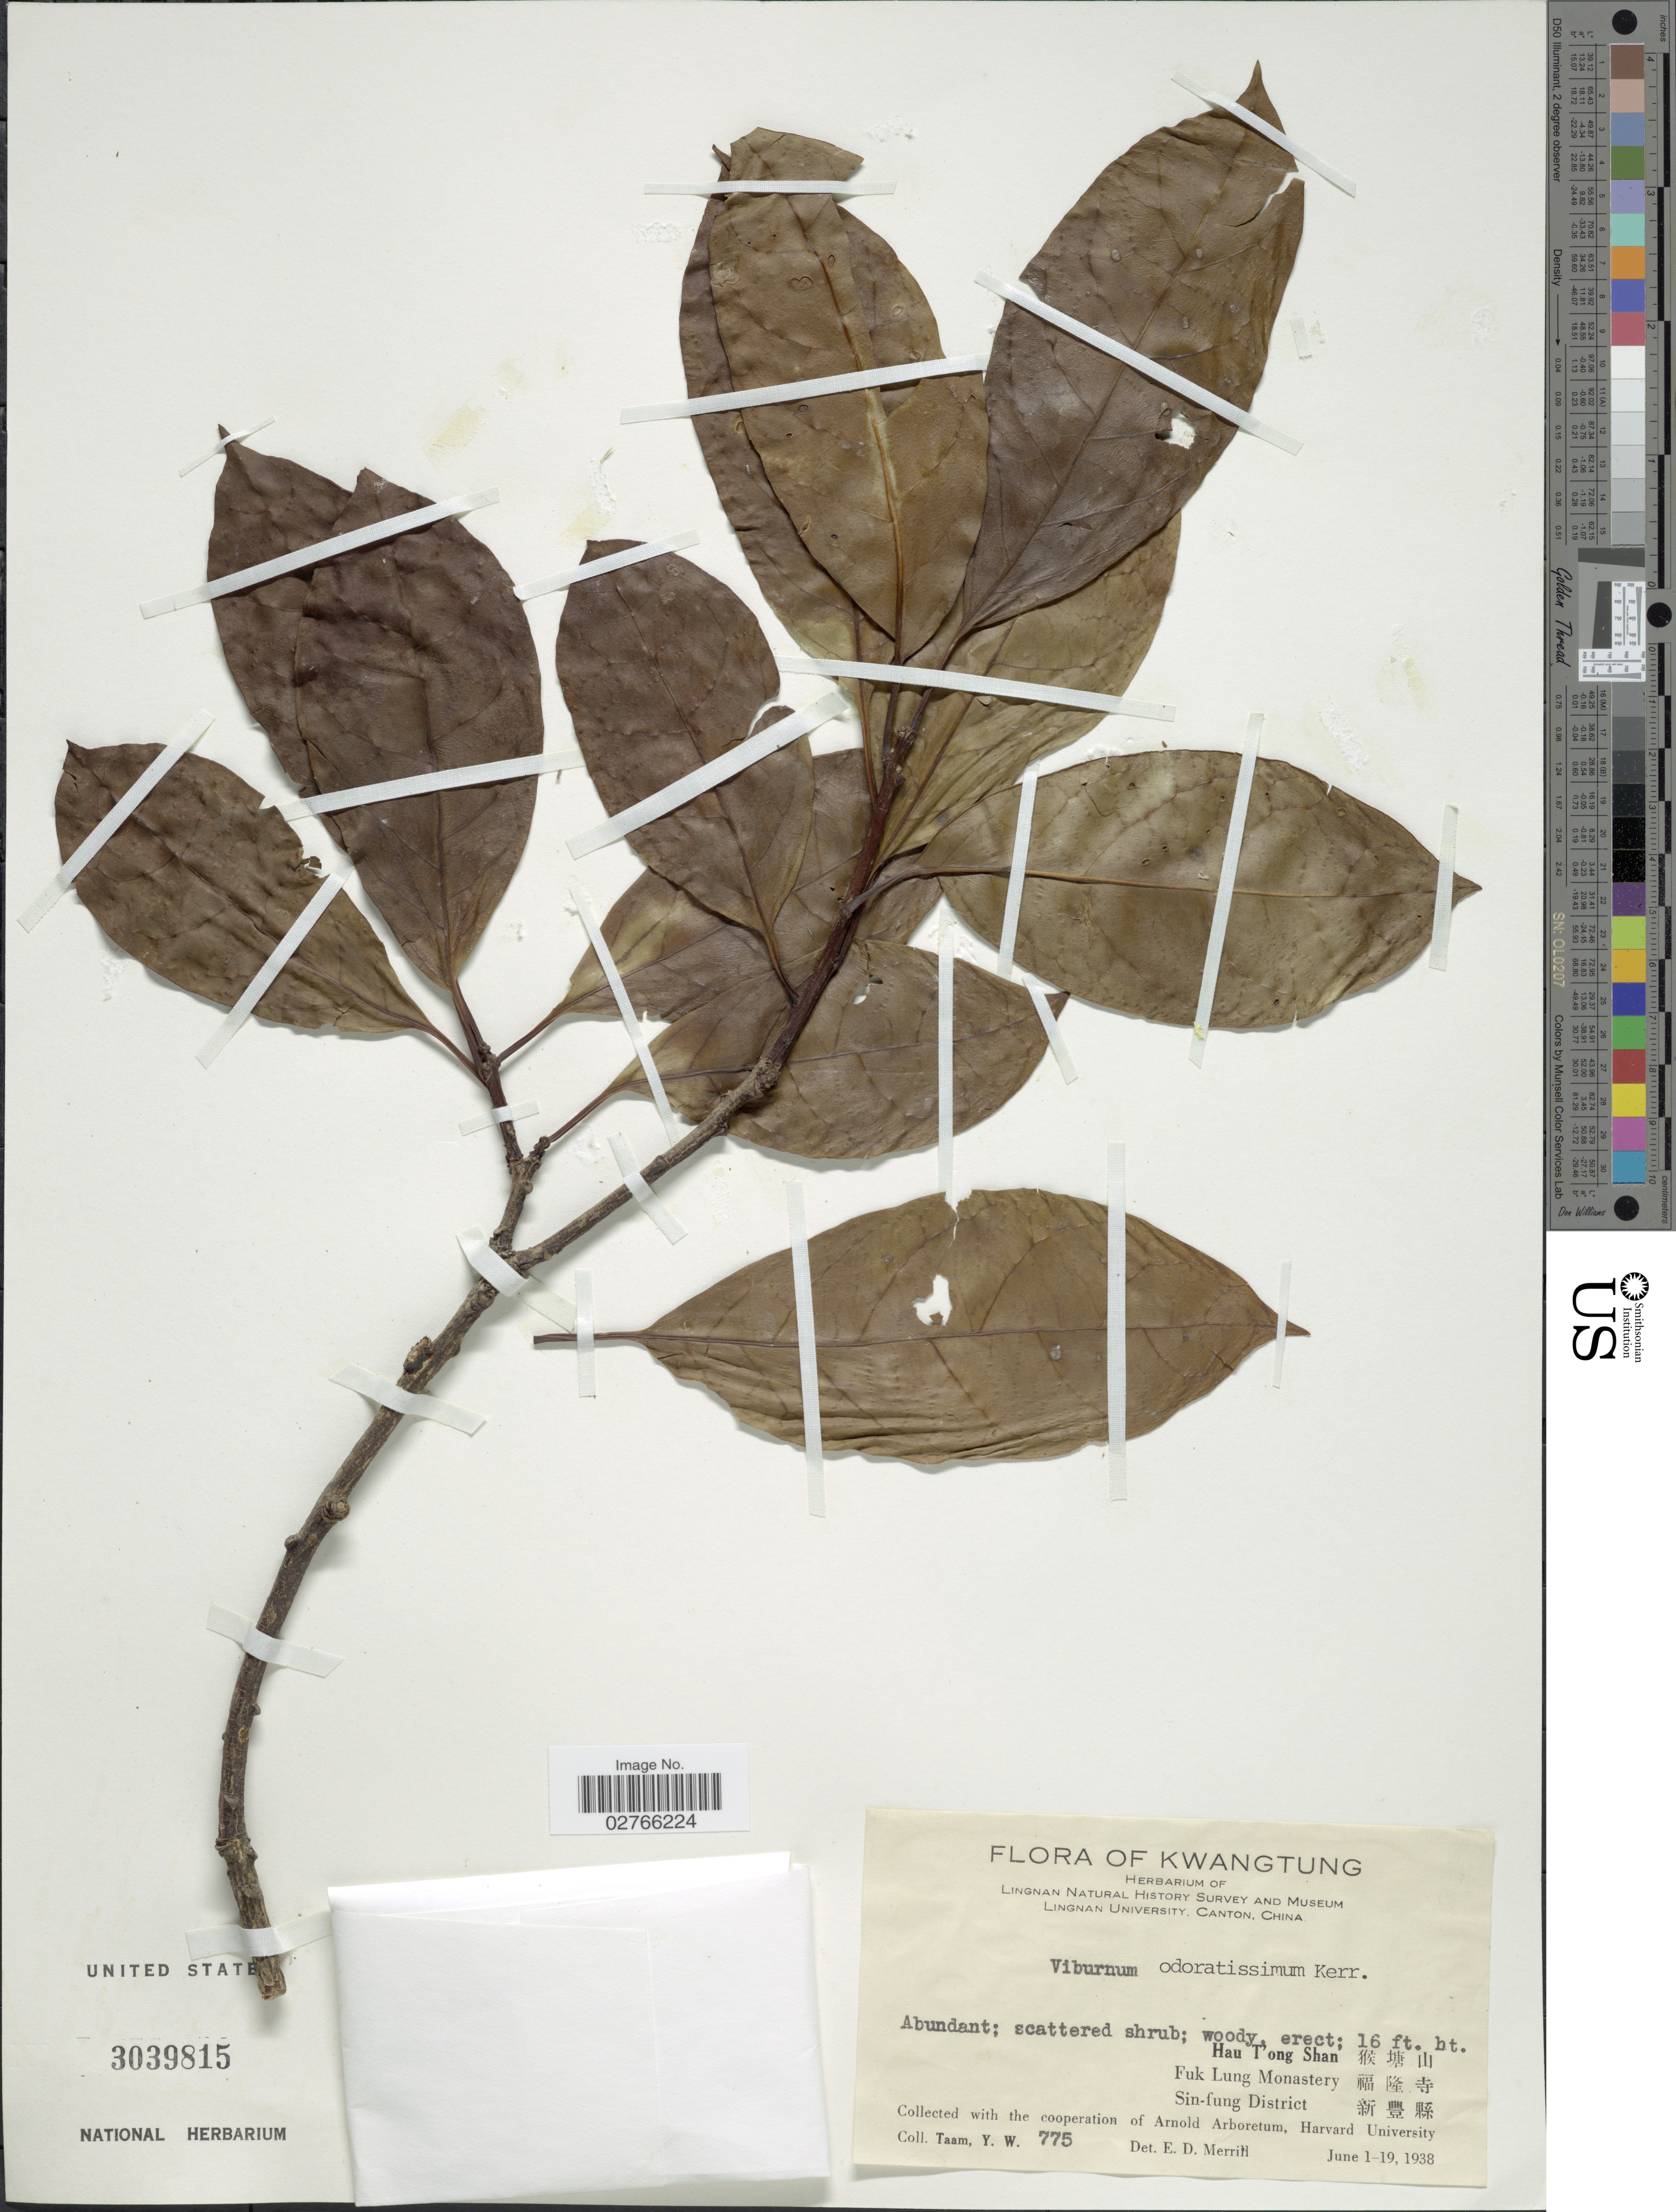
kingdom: Plantae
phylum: Tracheophyta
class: Magnoliopsida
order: Dipsacales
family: Viburnaceae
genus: Viburnum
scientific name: Viburnum odoratissimum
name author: Ker Gawl.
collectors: Y. W. Taam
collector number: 775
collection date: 1938-06-01/1938-07-19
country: China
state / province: Guangdong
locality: Kwangtung, Hau T'ong Shan, Fuk Lung Monastery, Sin-fung District.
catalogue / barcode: US 3039815